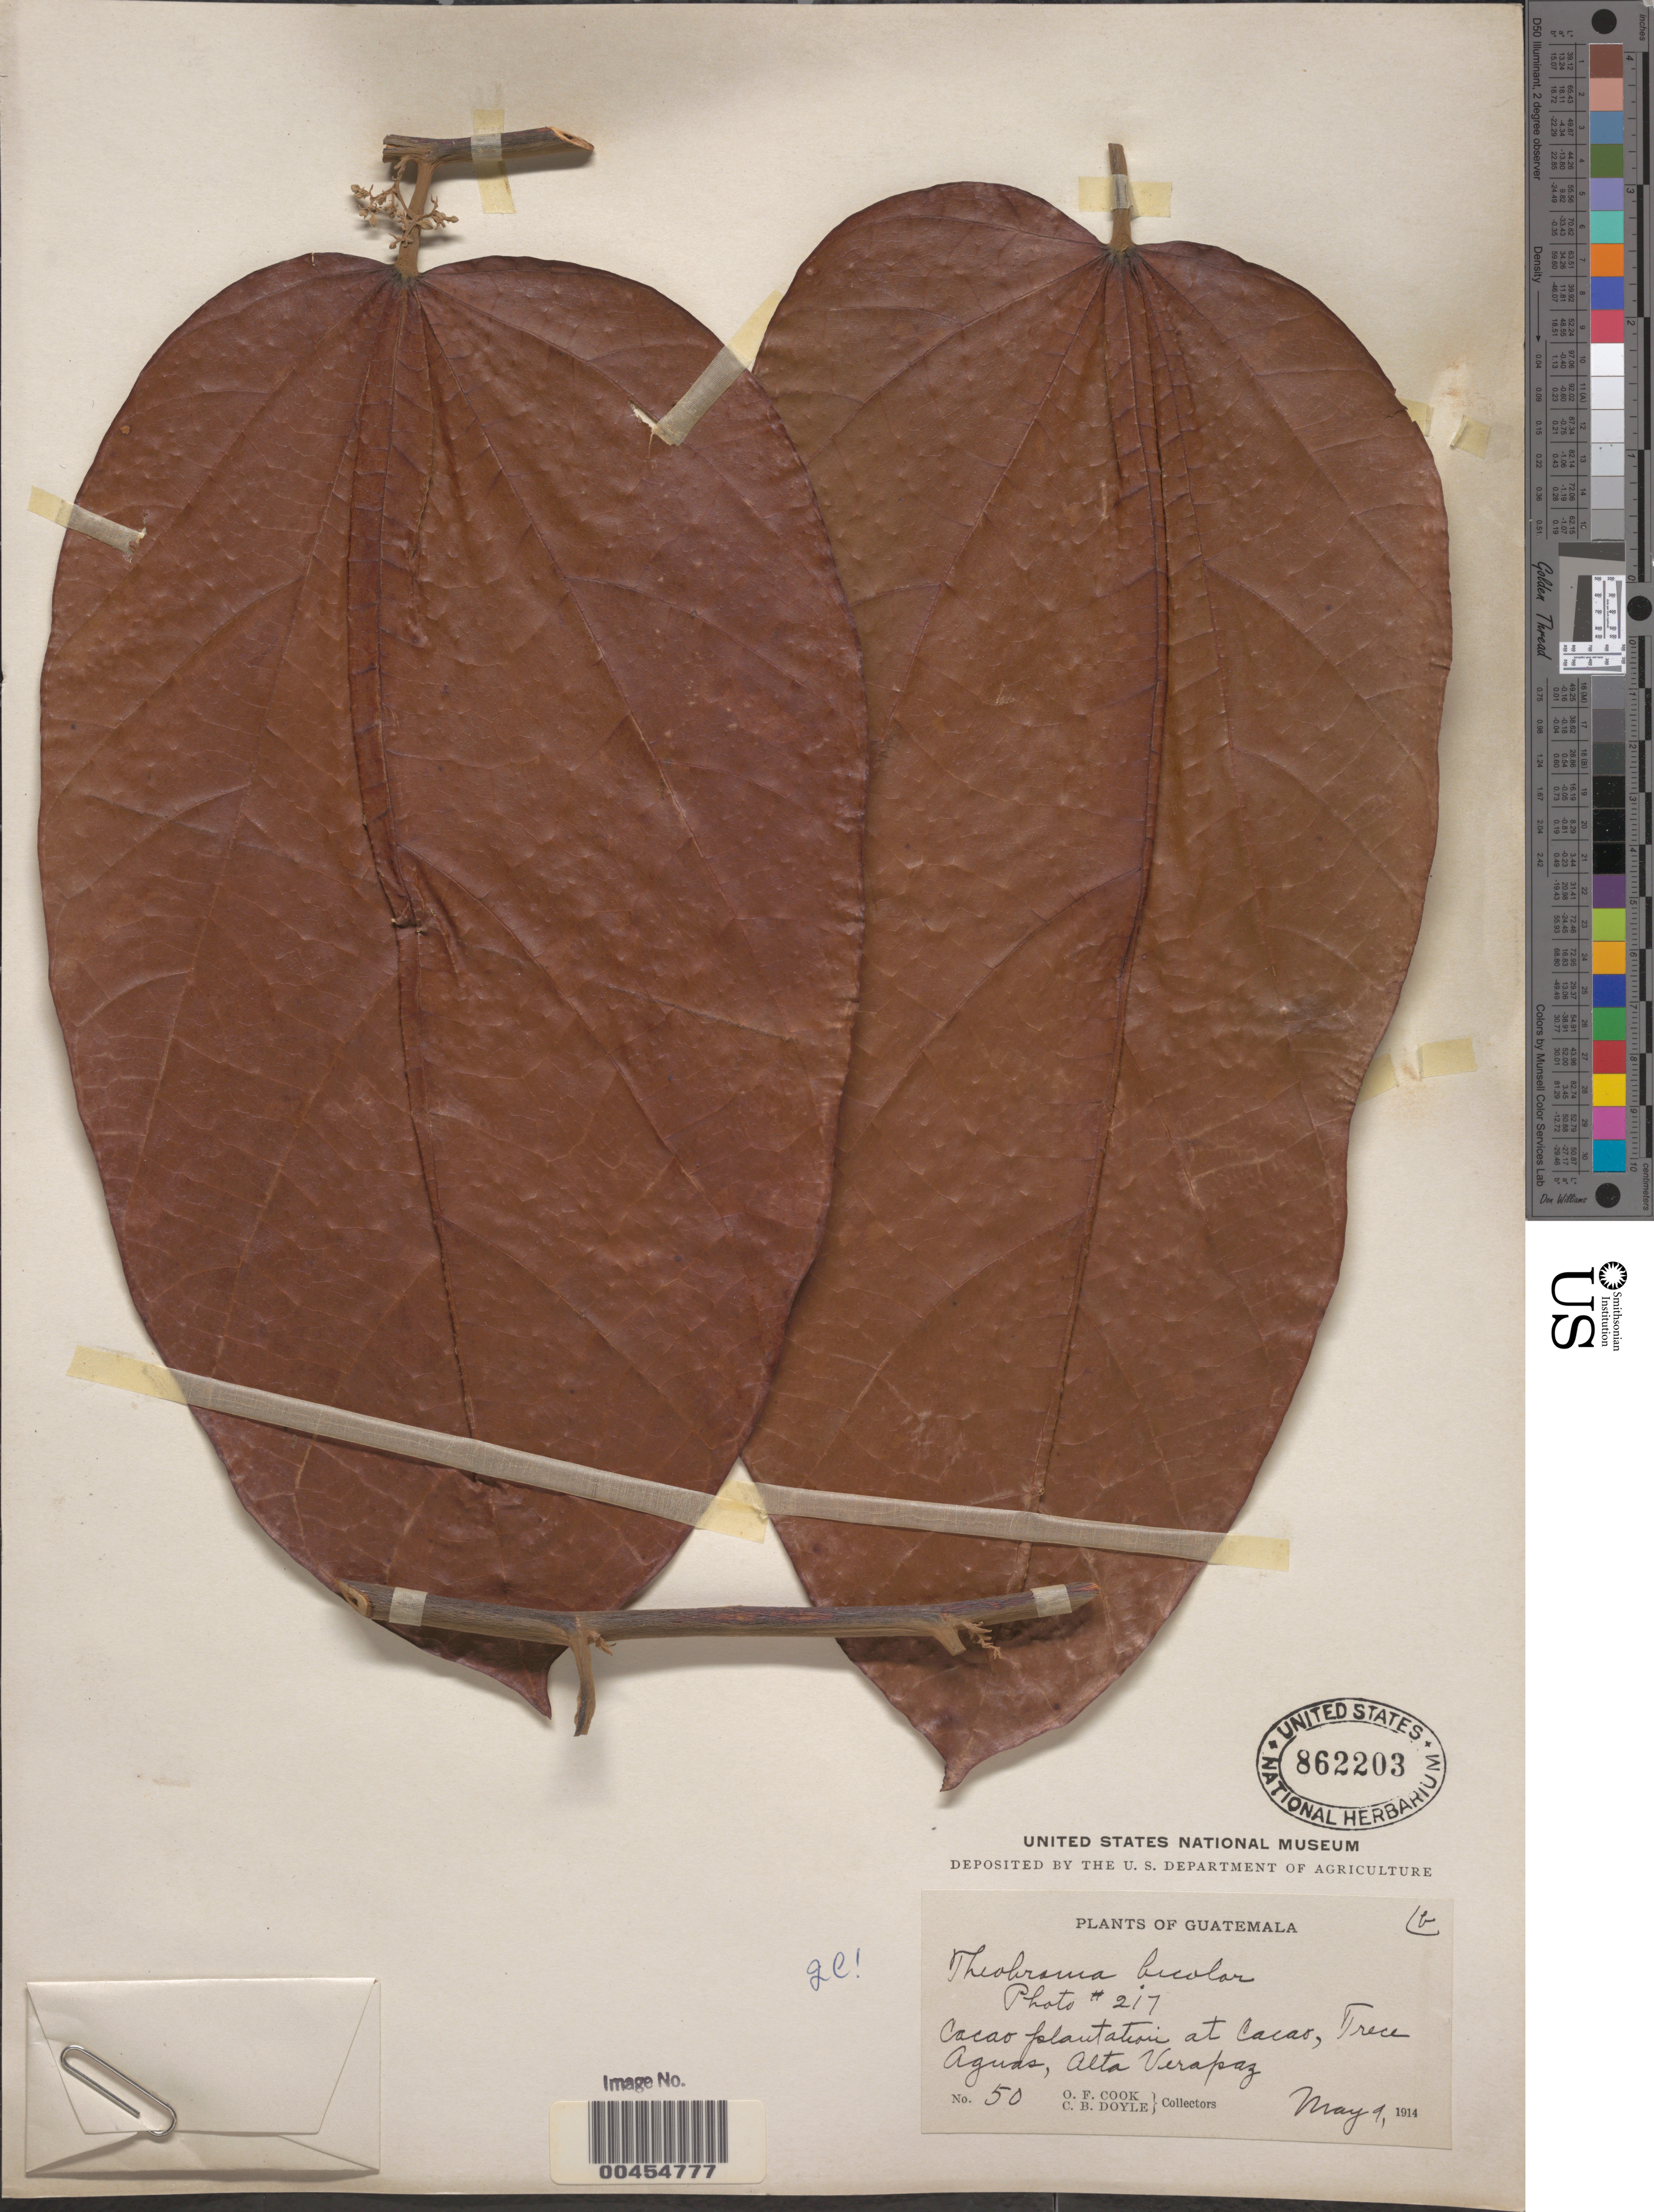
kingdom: Plantae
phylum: Tracheophyta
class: Magnoliopsida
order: Malvales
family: Malvaceae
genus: Theobroma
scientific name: Theobroma bicolor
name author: Bonpl.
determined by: Dorr, L. J., (BOT), Smithsonian Institution - National Museum of Natural History (UNITED STATES)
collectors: O. F. Cook & C. Doyle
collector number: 50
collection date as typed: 09 May 1914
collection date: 1914-05-09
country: Guatemala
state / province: Alta Verapaz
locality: Cacao plantation at Cacao; Trece Aguas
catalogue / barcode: US 862203